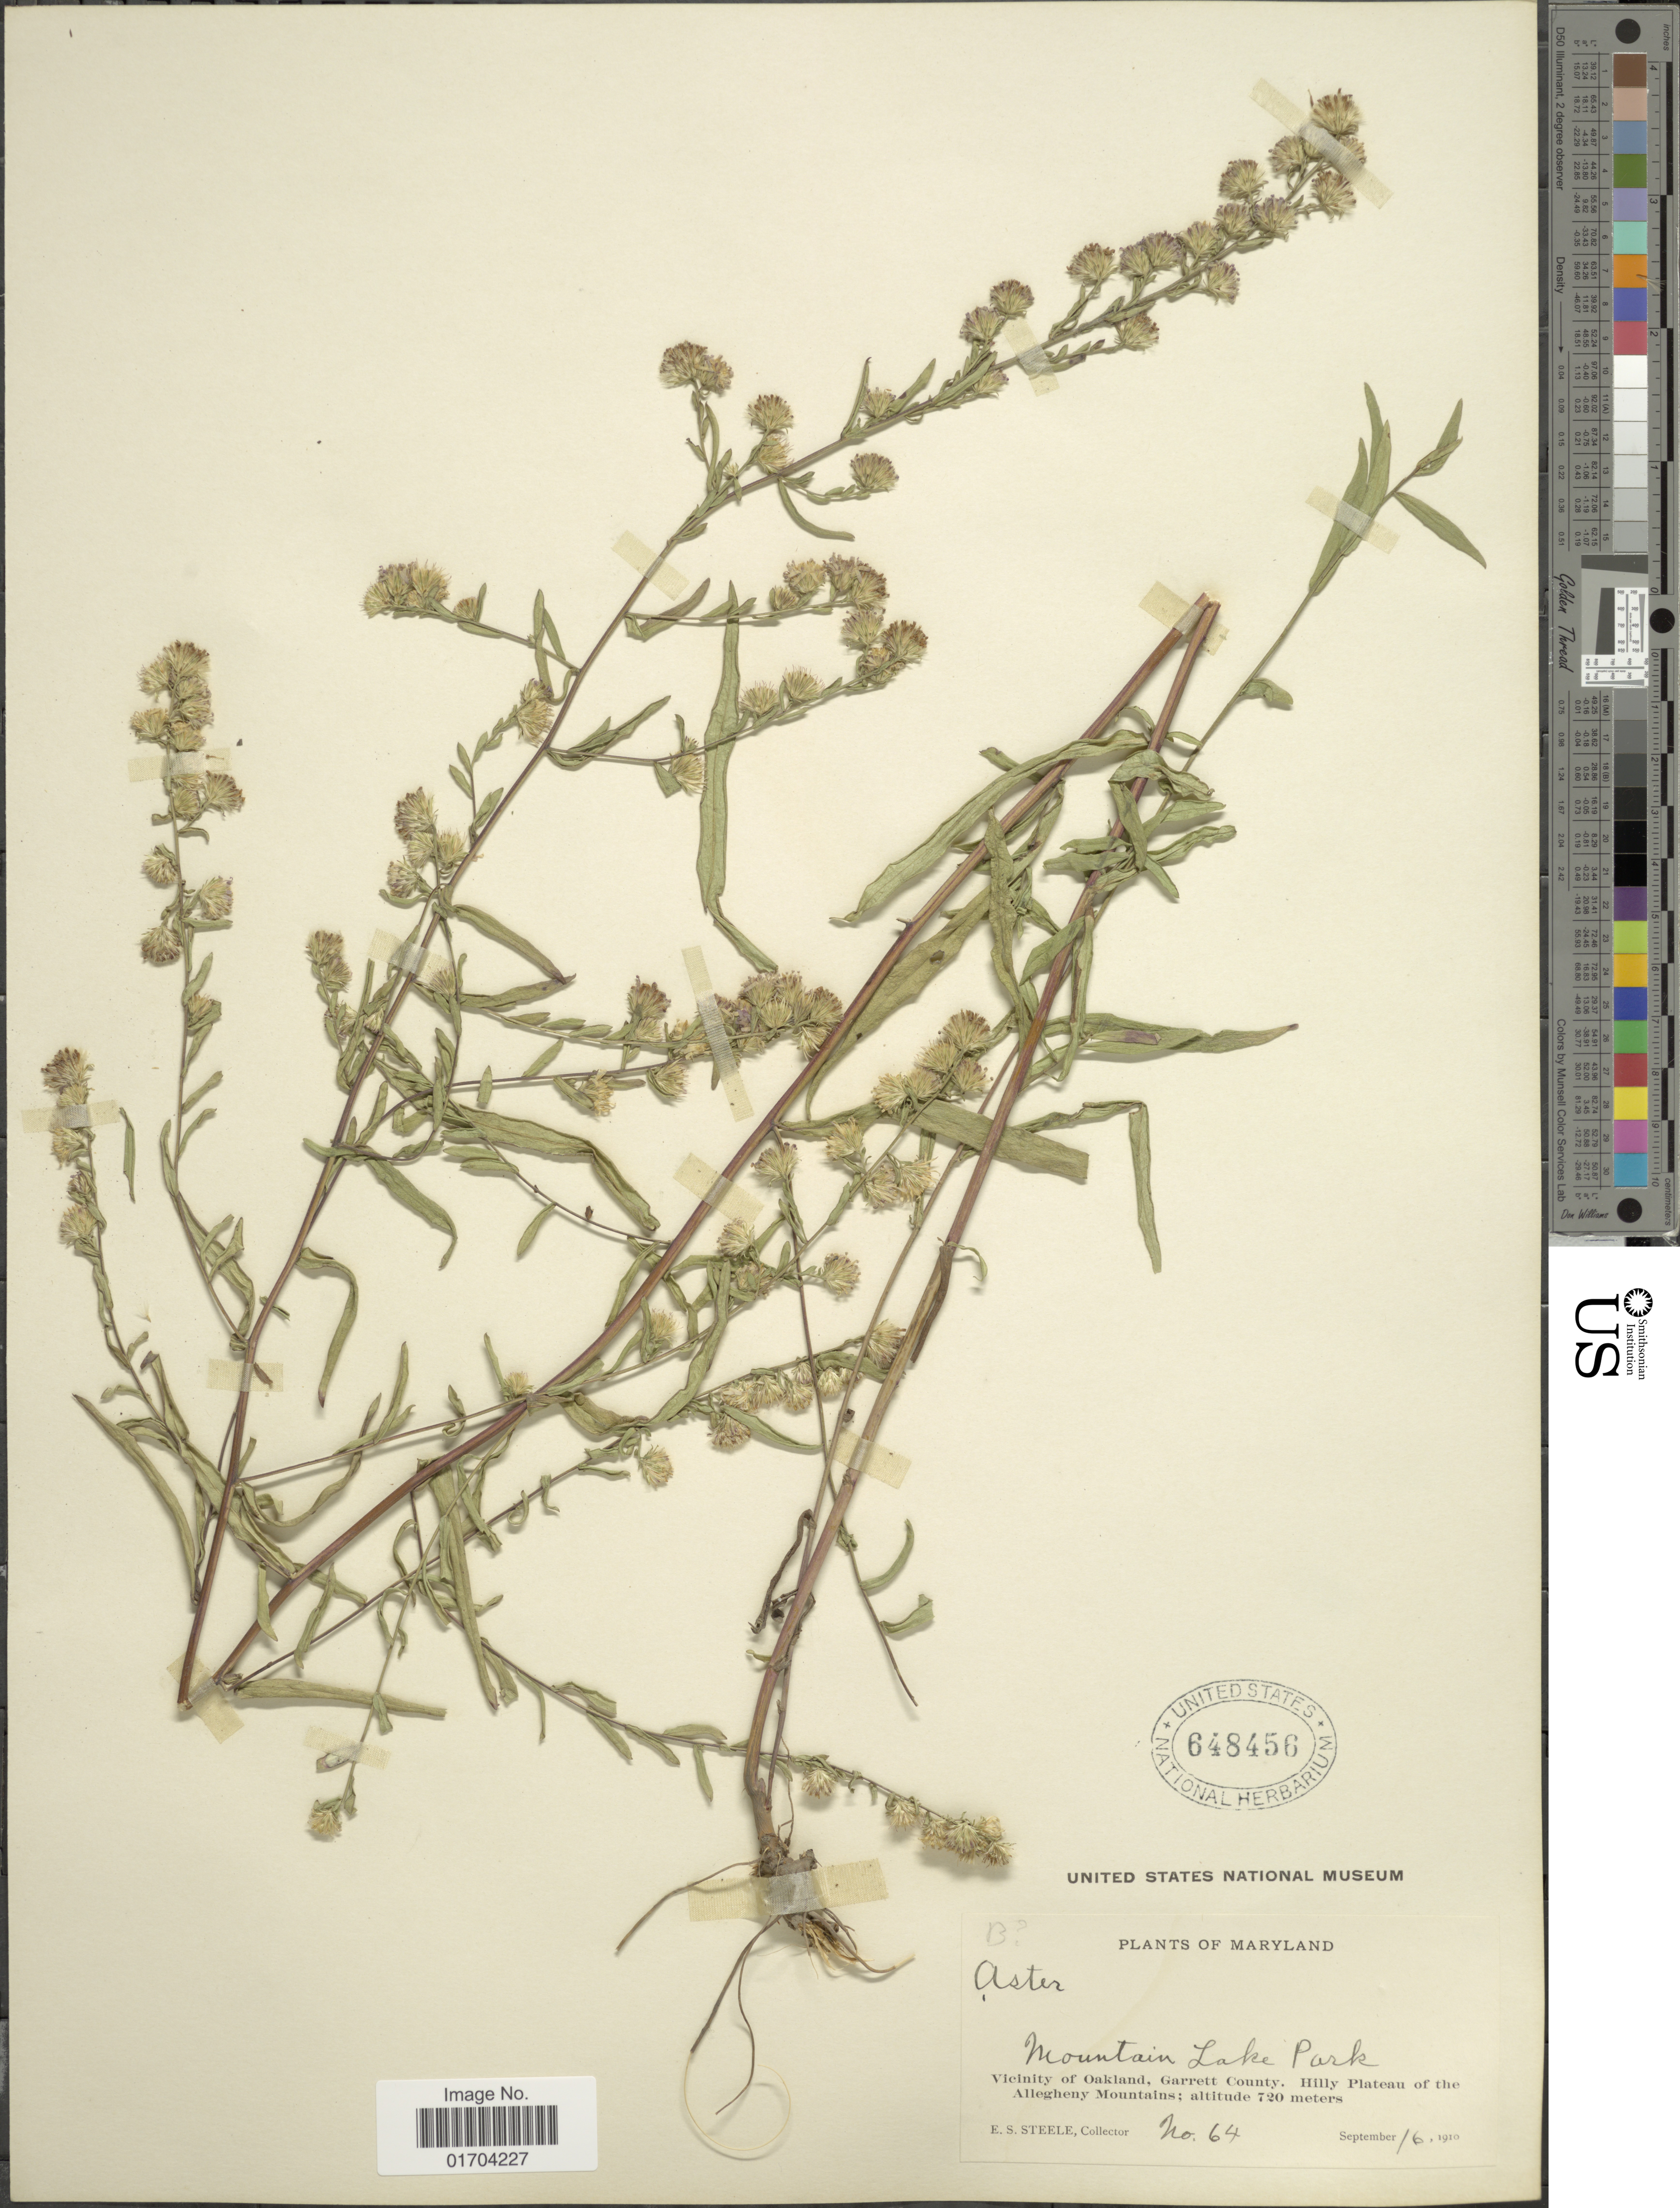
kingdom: Plantae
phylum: Tracheophyta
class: Magnoliopsida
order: Asterales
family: Asteraceae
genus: Symphyotrichum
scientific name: Symphyotrichum sp.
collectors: E. Steele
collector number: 64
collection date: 1910-09-16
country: United States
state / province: Maryland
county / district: Garrett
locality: Mountain Lake Park, Vicinity of Oakland, Garrett County. Hilly Plateau of the Allegheny Mountains.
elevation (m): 720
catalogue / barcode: US 648456